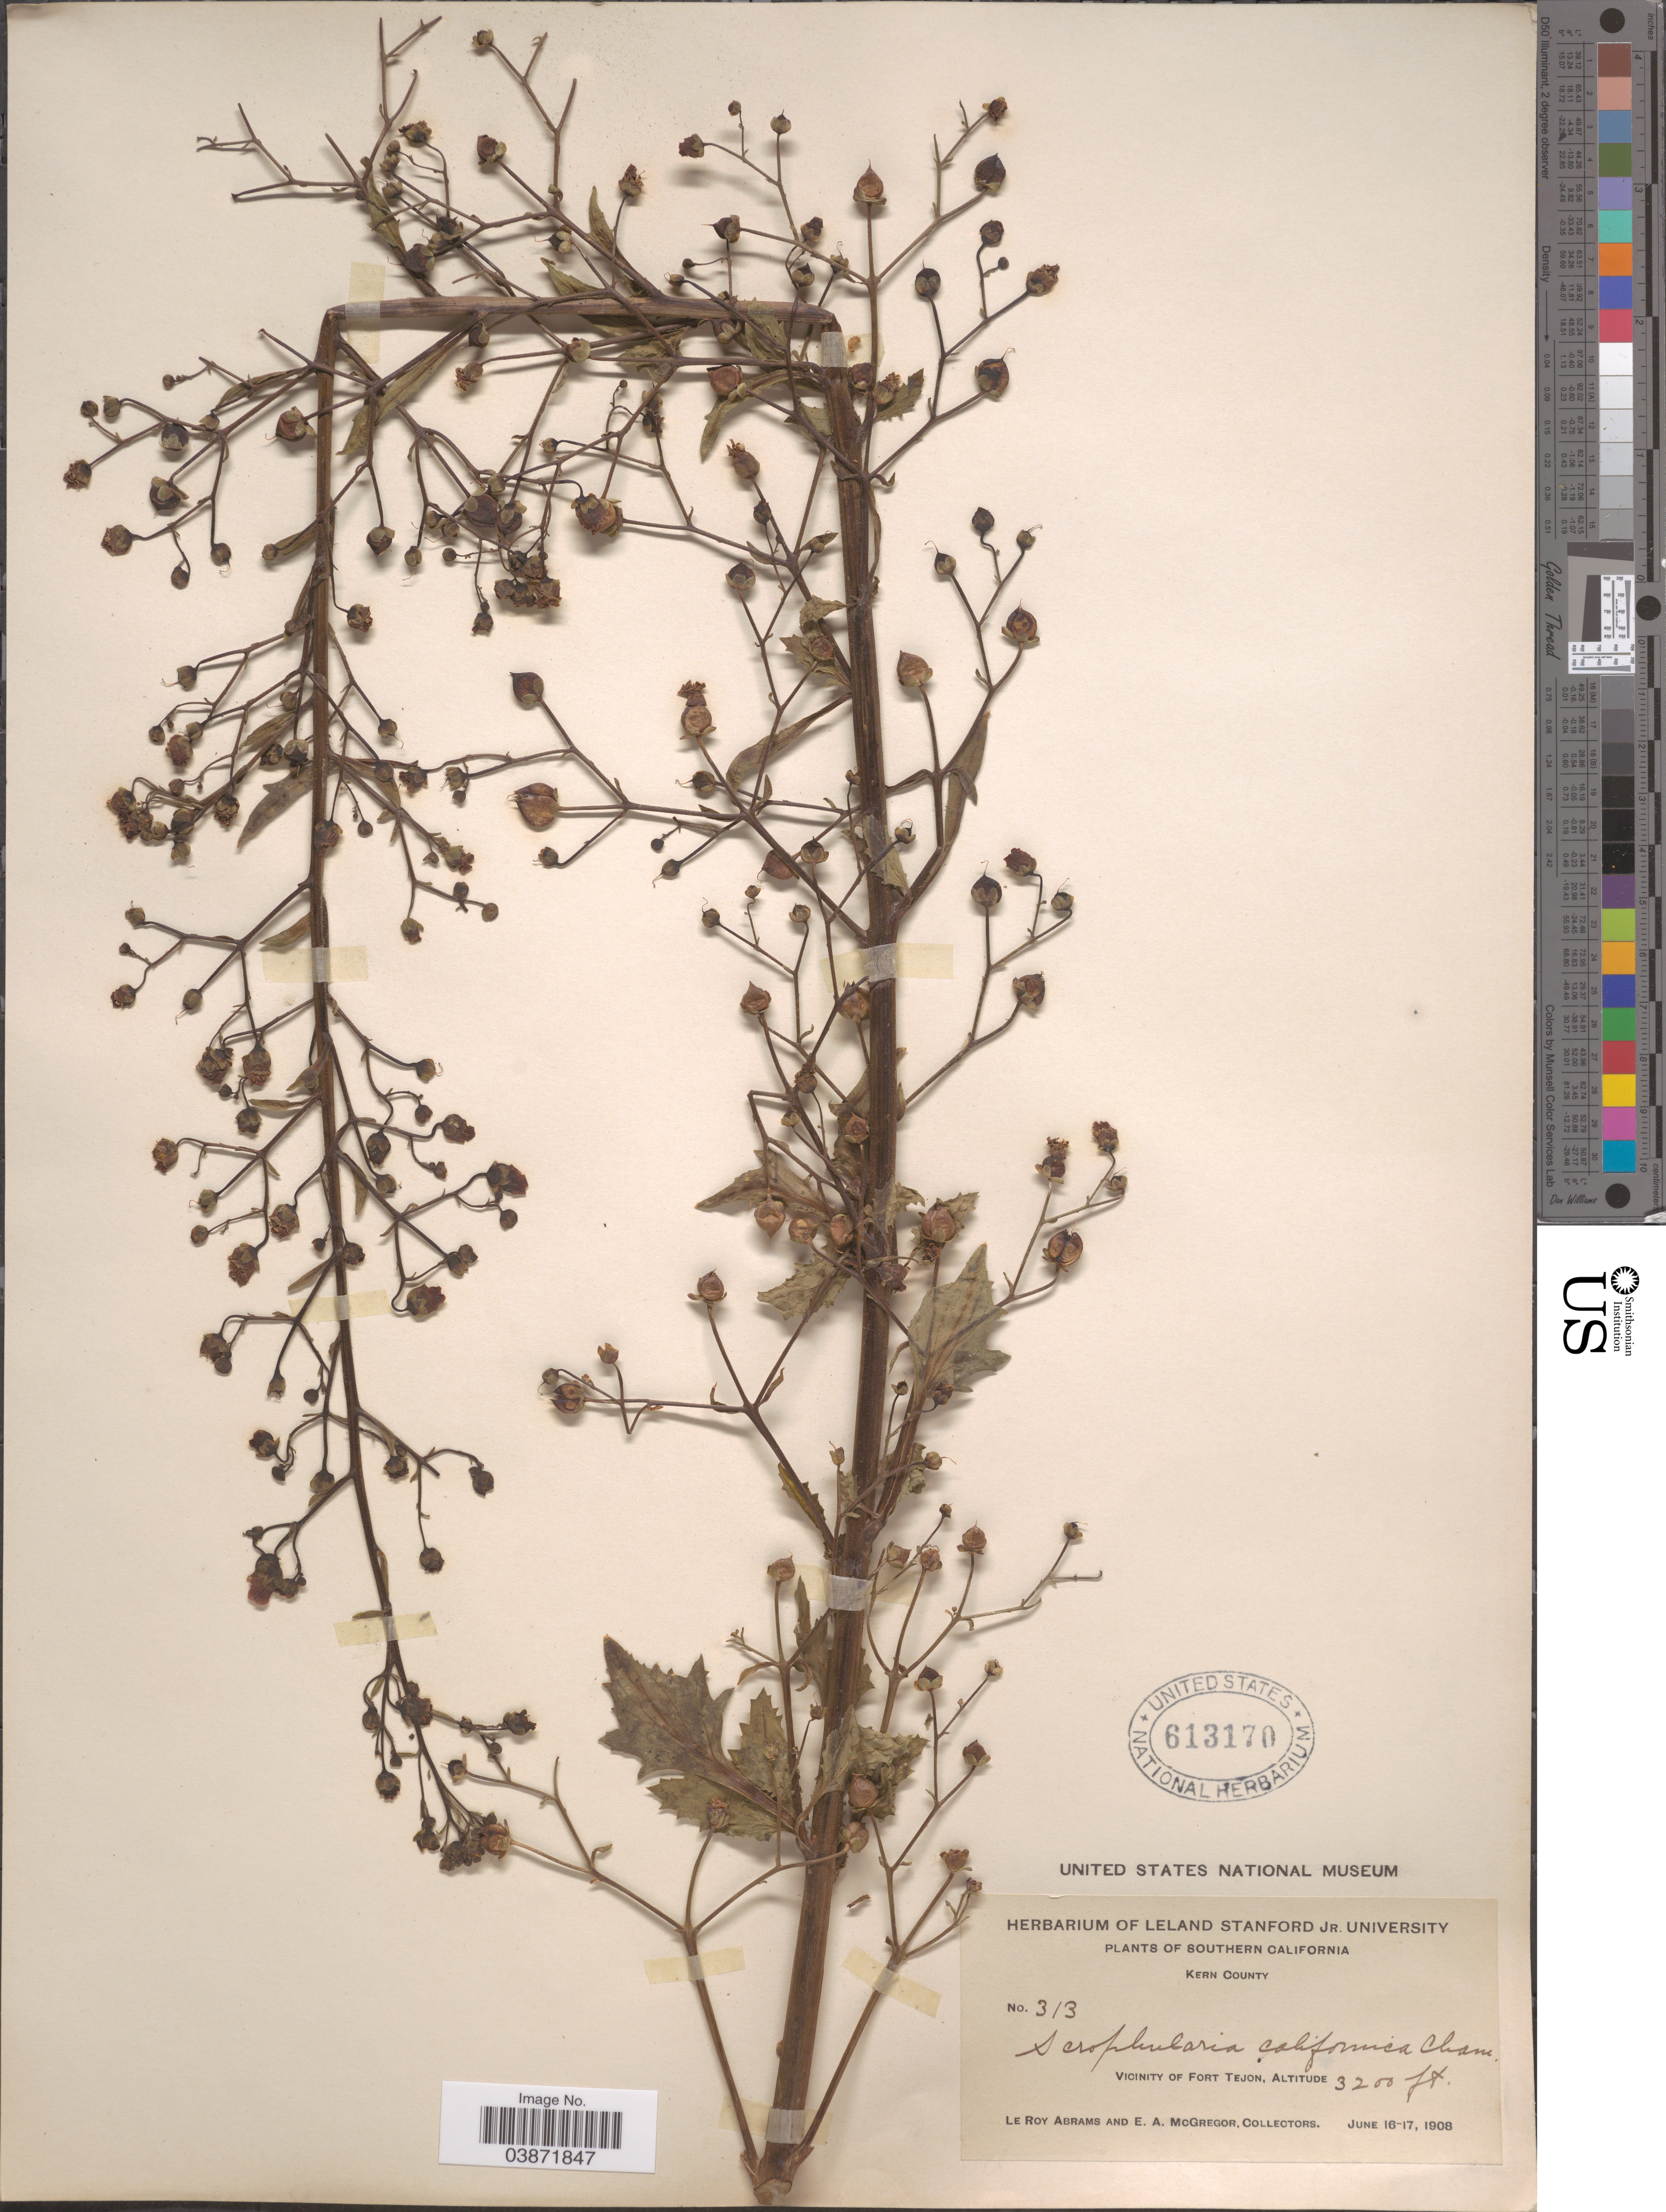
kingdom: Plantae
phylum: Tracheophyta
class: Magnoliopsida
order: Lamiales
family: Scrophulariaceae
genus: Scrophularia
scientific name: Scrophularia californica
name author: Cham. & Schltdl.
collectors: L. Abrams & E. A. McGregor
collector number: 313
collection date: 1908-06-16/1908-06-17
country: United States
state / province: California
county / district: Kern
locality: Southern California. Kern County. Vicinity of Fort Tejon.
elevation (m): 975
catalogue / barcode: US 613170